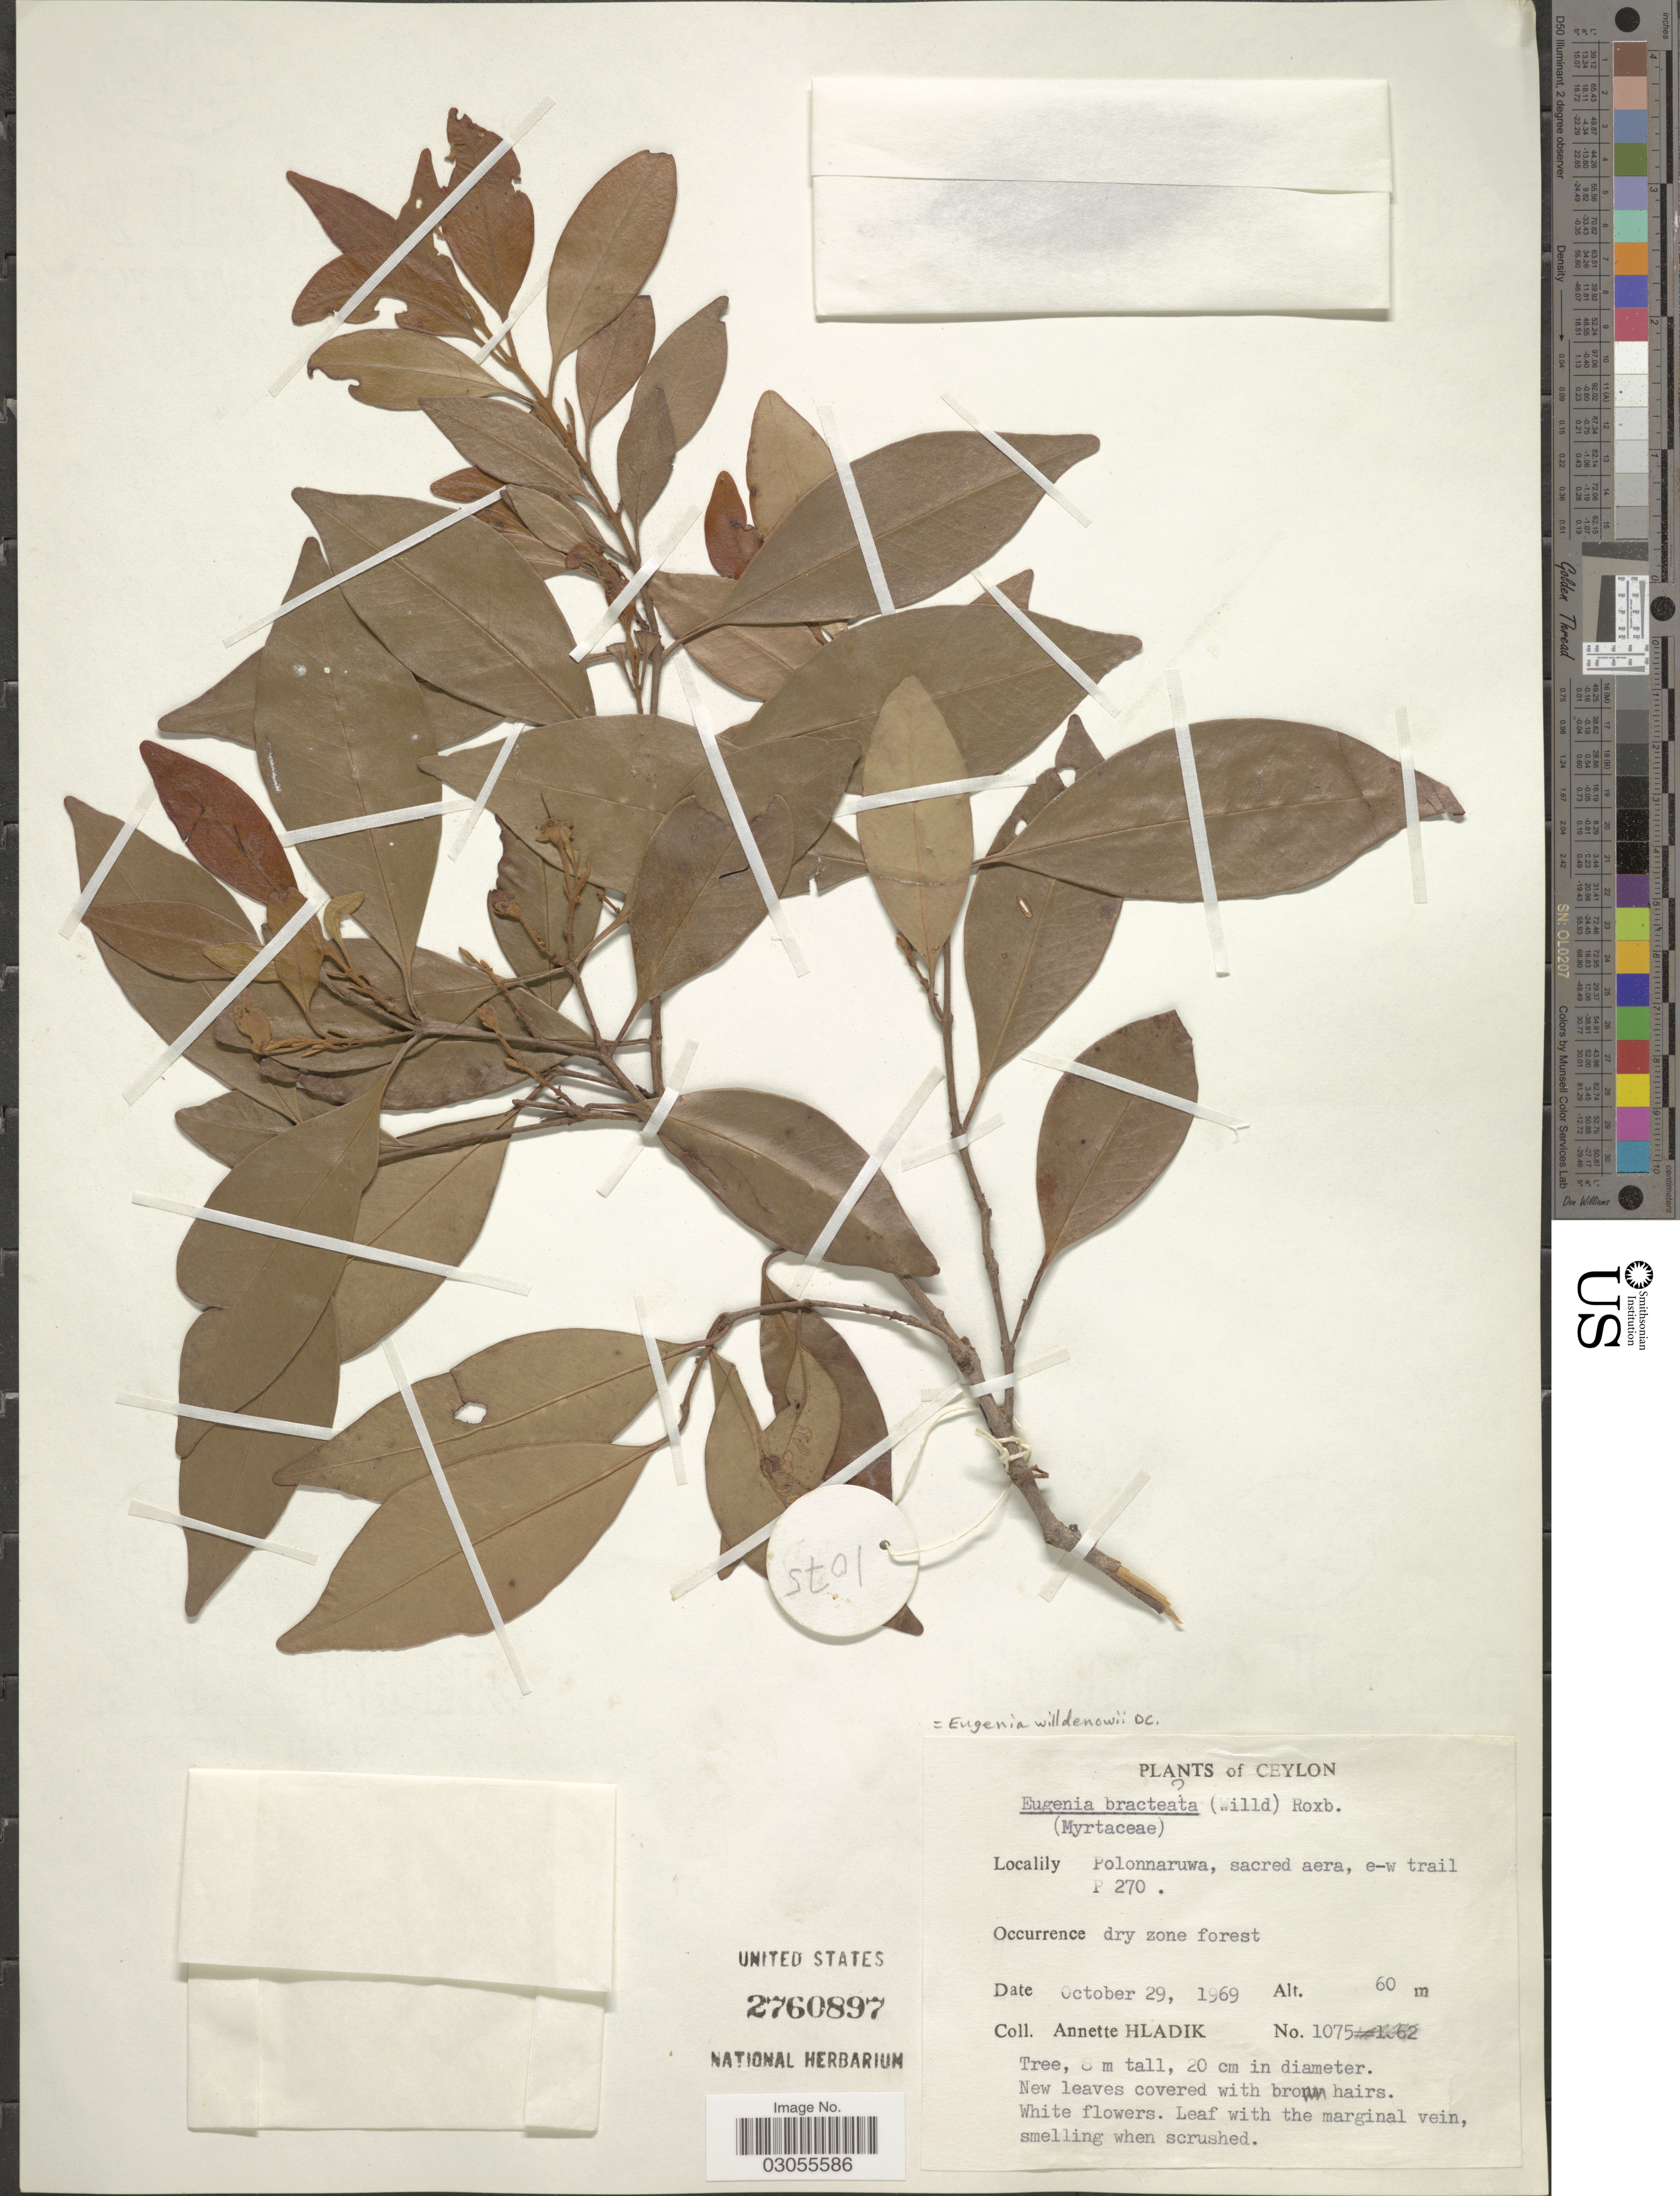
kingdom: Plantae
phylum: Tracheophyta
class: Magnoliopsida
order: Myrtales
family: Myrtaceae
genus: Eugenia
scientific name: Eugenia willdenowii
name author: Nied.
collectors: A. Hladik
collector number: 1075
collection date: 1969-10-29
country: Sri Lanka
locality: Ceylon. Polonnaruwa, sacred area, e-w trail P 270.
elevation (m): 60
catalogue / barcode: US 2760897